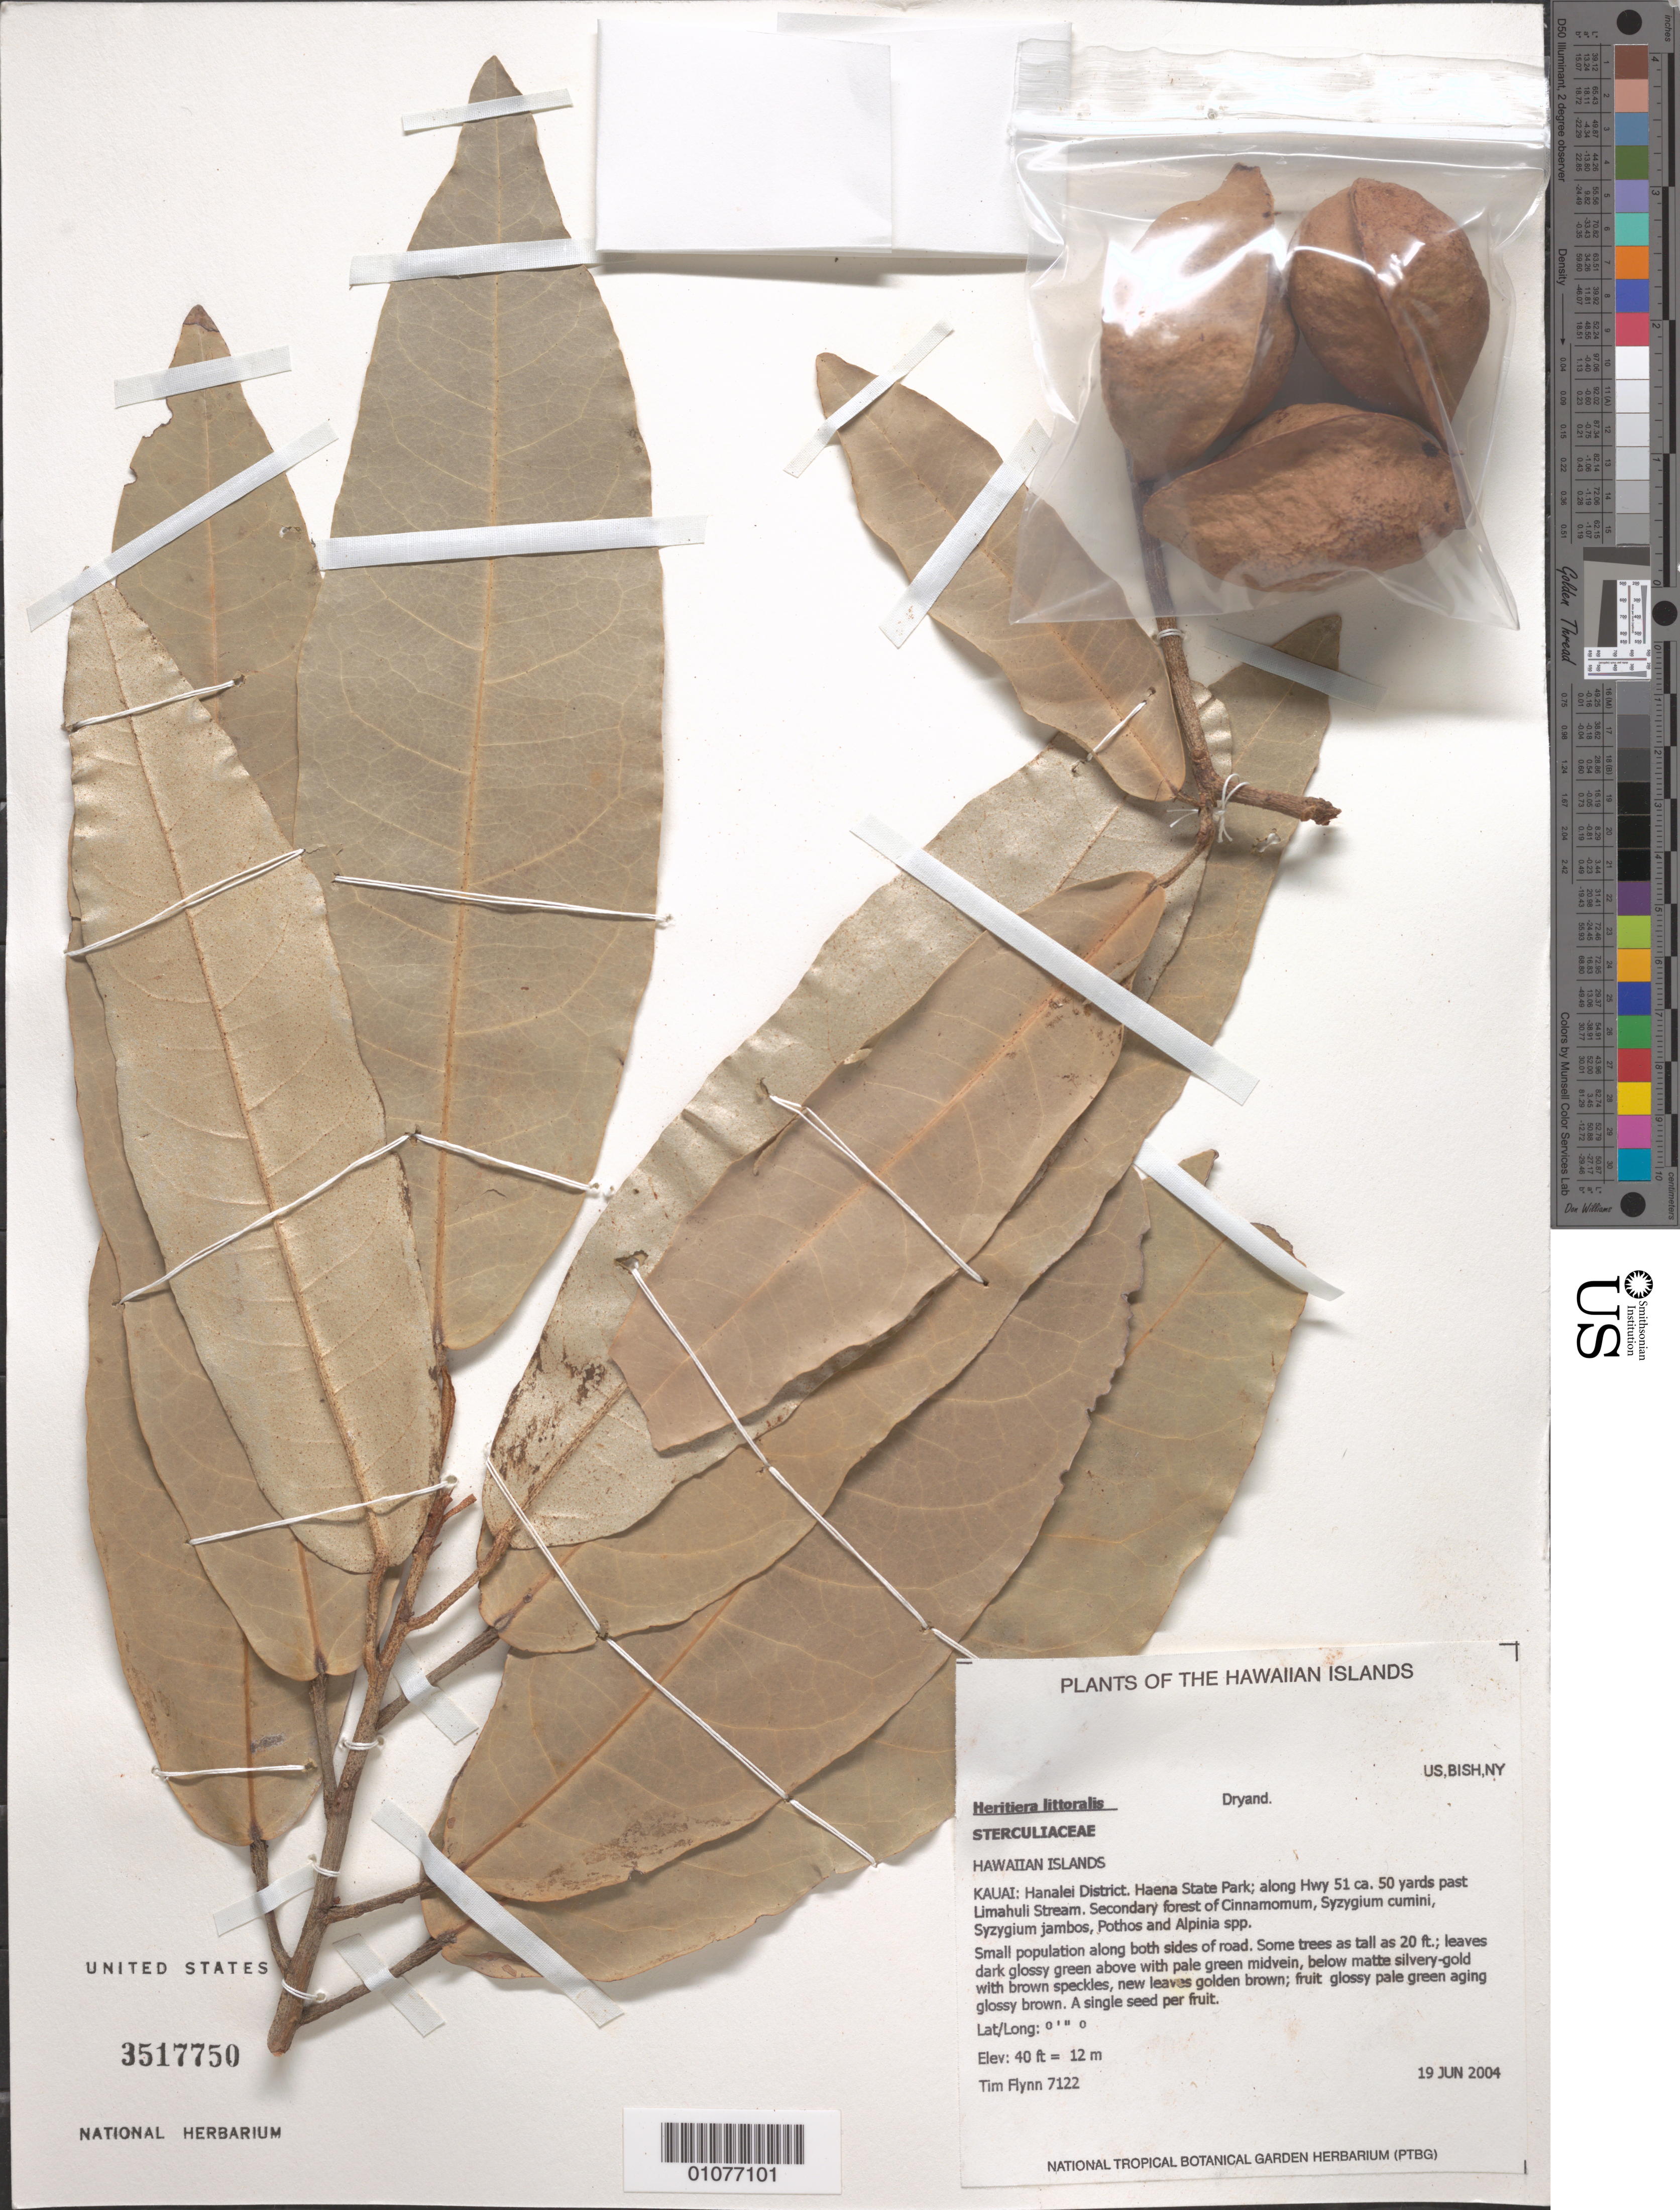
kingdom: Plantae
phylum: Tracheophyta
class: Magnoliopsida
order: Malvales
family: Malvaceae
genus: Heritiera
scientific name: Heritiera littoralis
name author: Aiton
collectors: T. W. Flynn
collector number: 7122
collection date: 2004-06-19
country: United States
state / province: Hawaii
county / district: Kauai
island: Kaua'i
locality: Hanalei District, Haena State Park; along hwy 51 ca. 50 yards past Limahuli Stream.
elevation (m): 12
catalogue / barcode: US 3517750